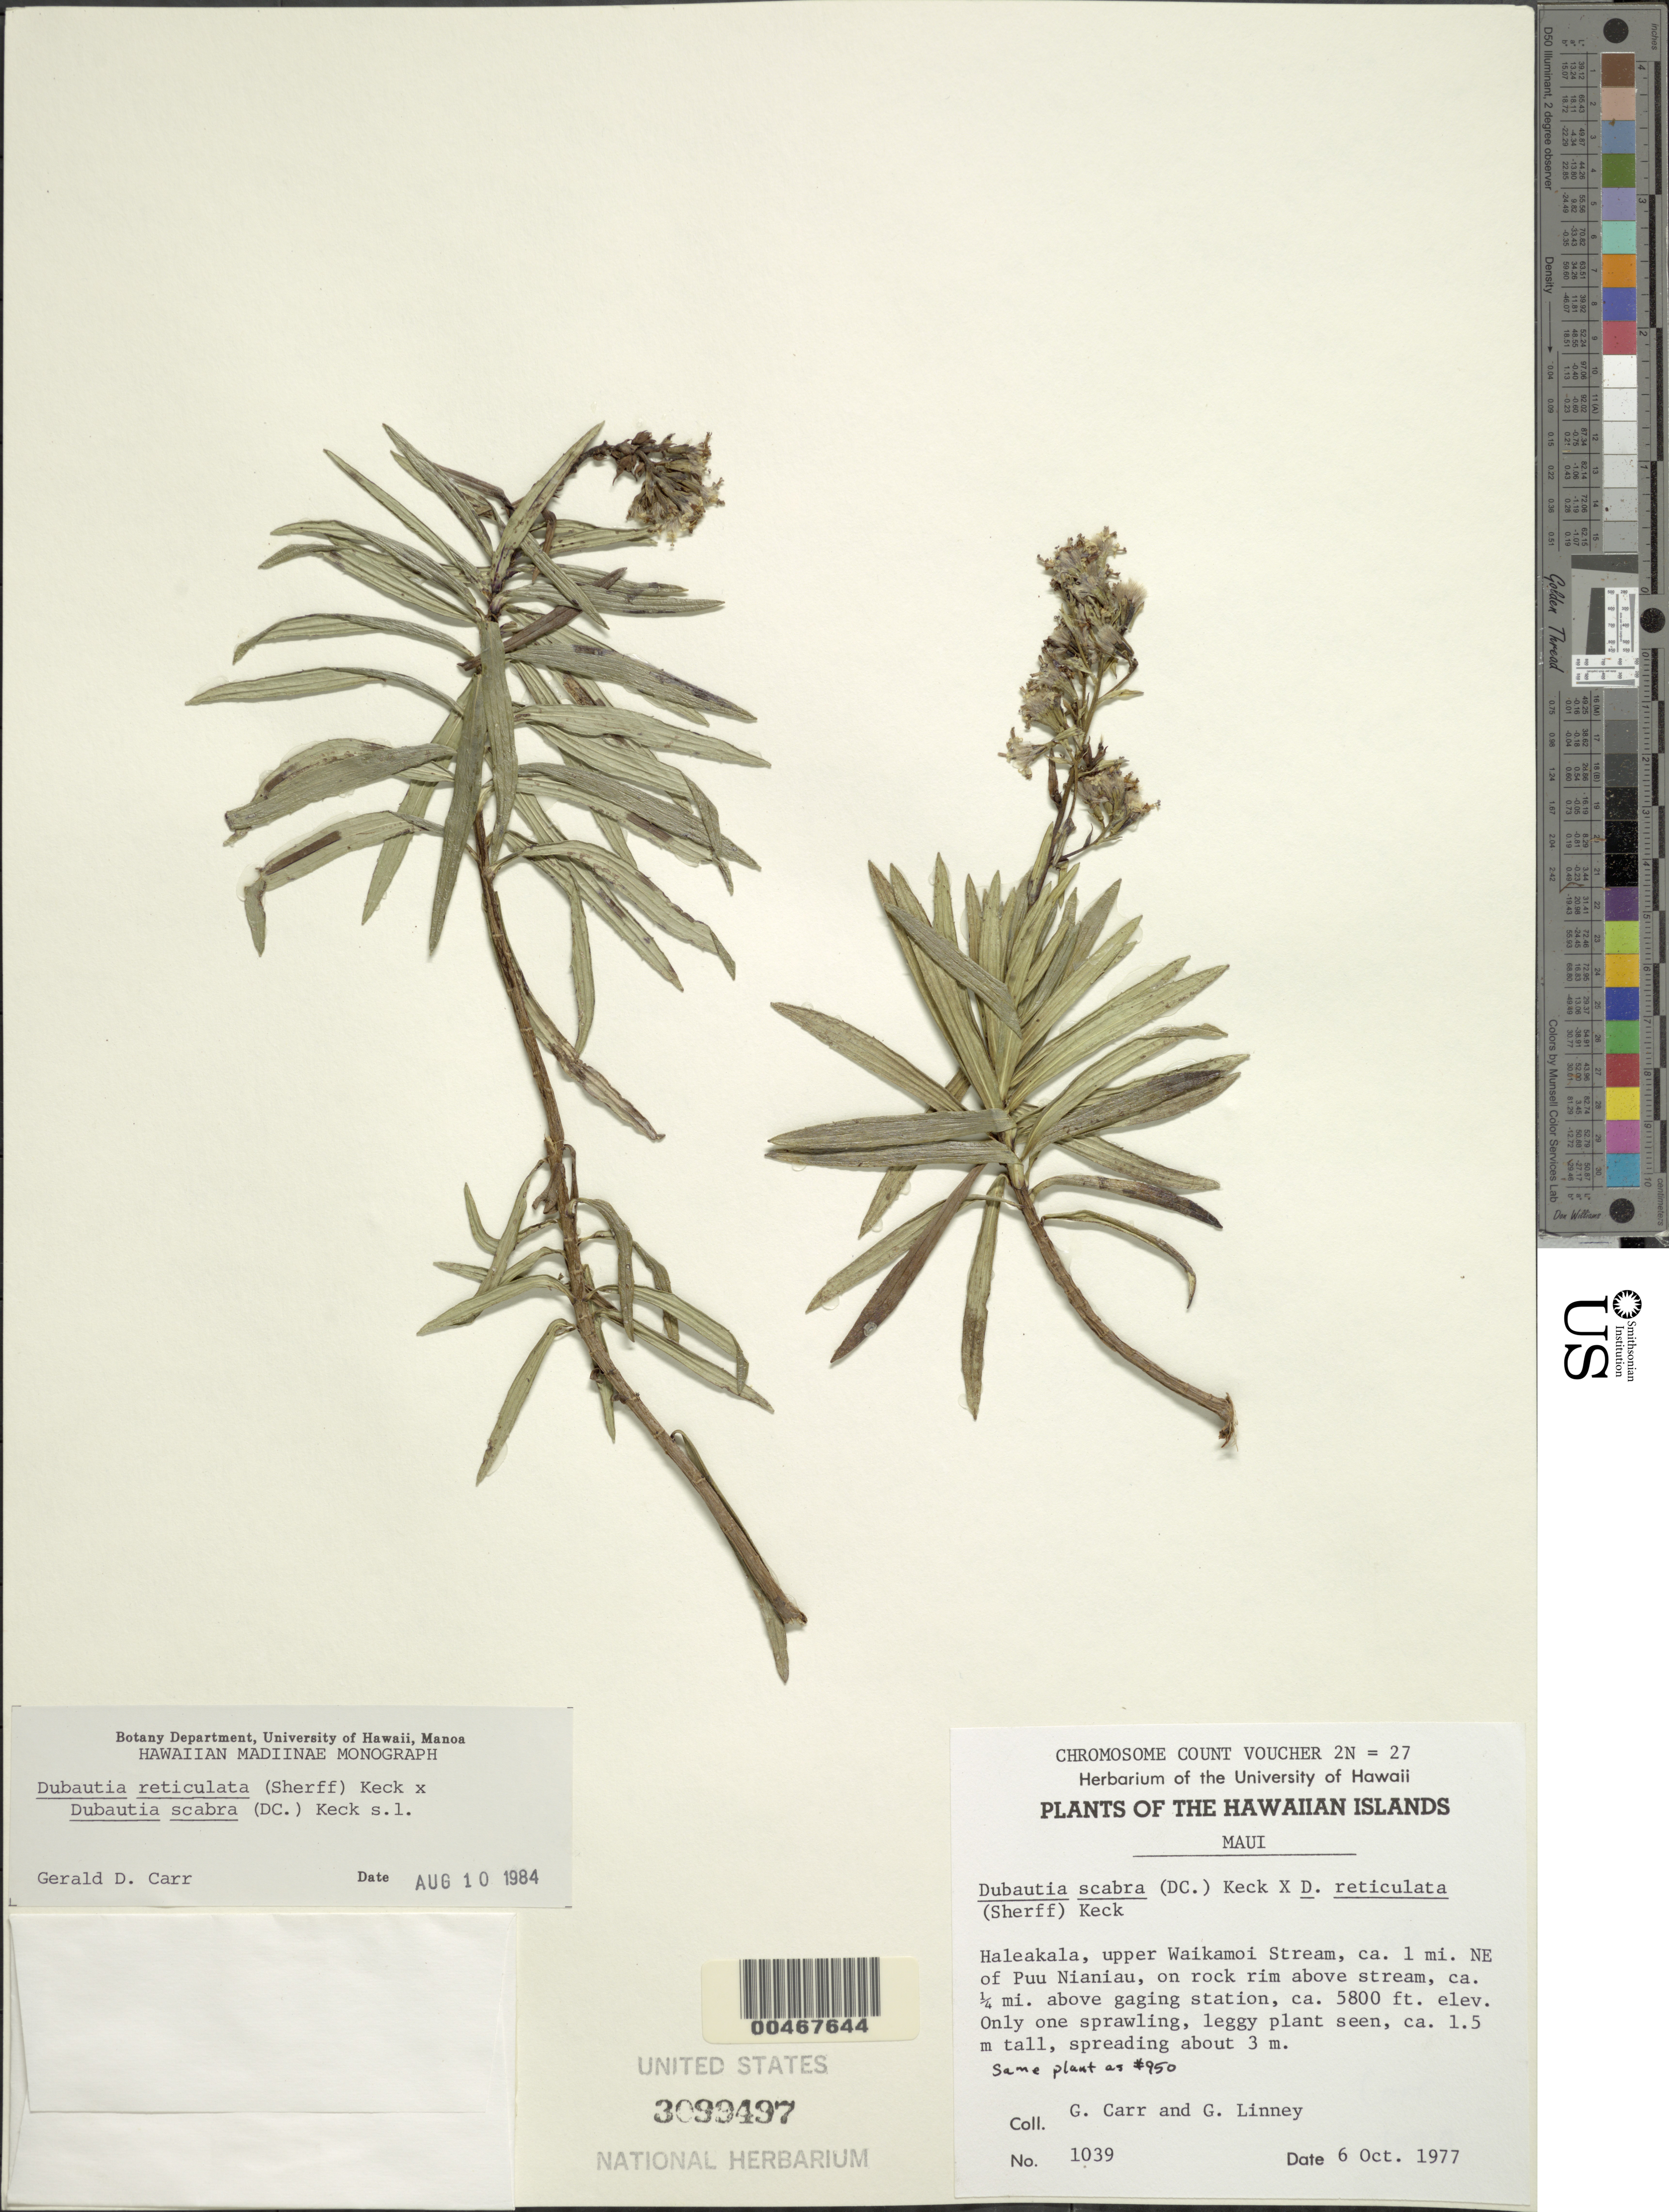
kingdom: Plantae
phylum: Tracheophyta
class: Magnoliopsida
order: Asterales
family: Asteraceae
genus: Dubautia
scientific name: Dubautia reticulata x D. scabra (DC.) D.D. Keck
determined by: Carr, G. D.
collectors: G. D. Carr & G. Linney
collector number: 1039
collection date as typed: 6 Oct 1977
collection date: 1977-10-06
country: United States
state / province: Hawaii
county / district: Maui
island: Maui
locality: Haleakala, upper Waikamoi Stream, ca. 1 mi NE of Puu Nianiau, ca. 0.25 mi above gaging station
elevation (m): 1768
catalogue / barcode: US 3099497